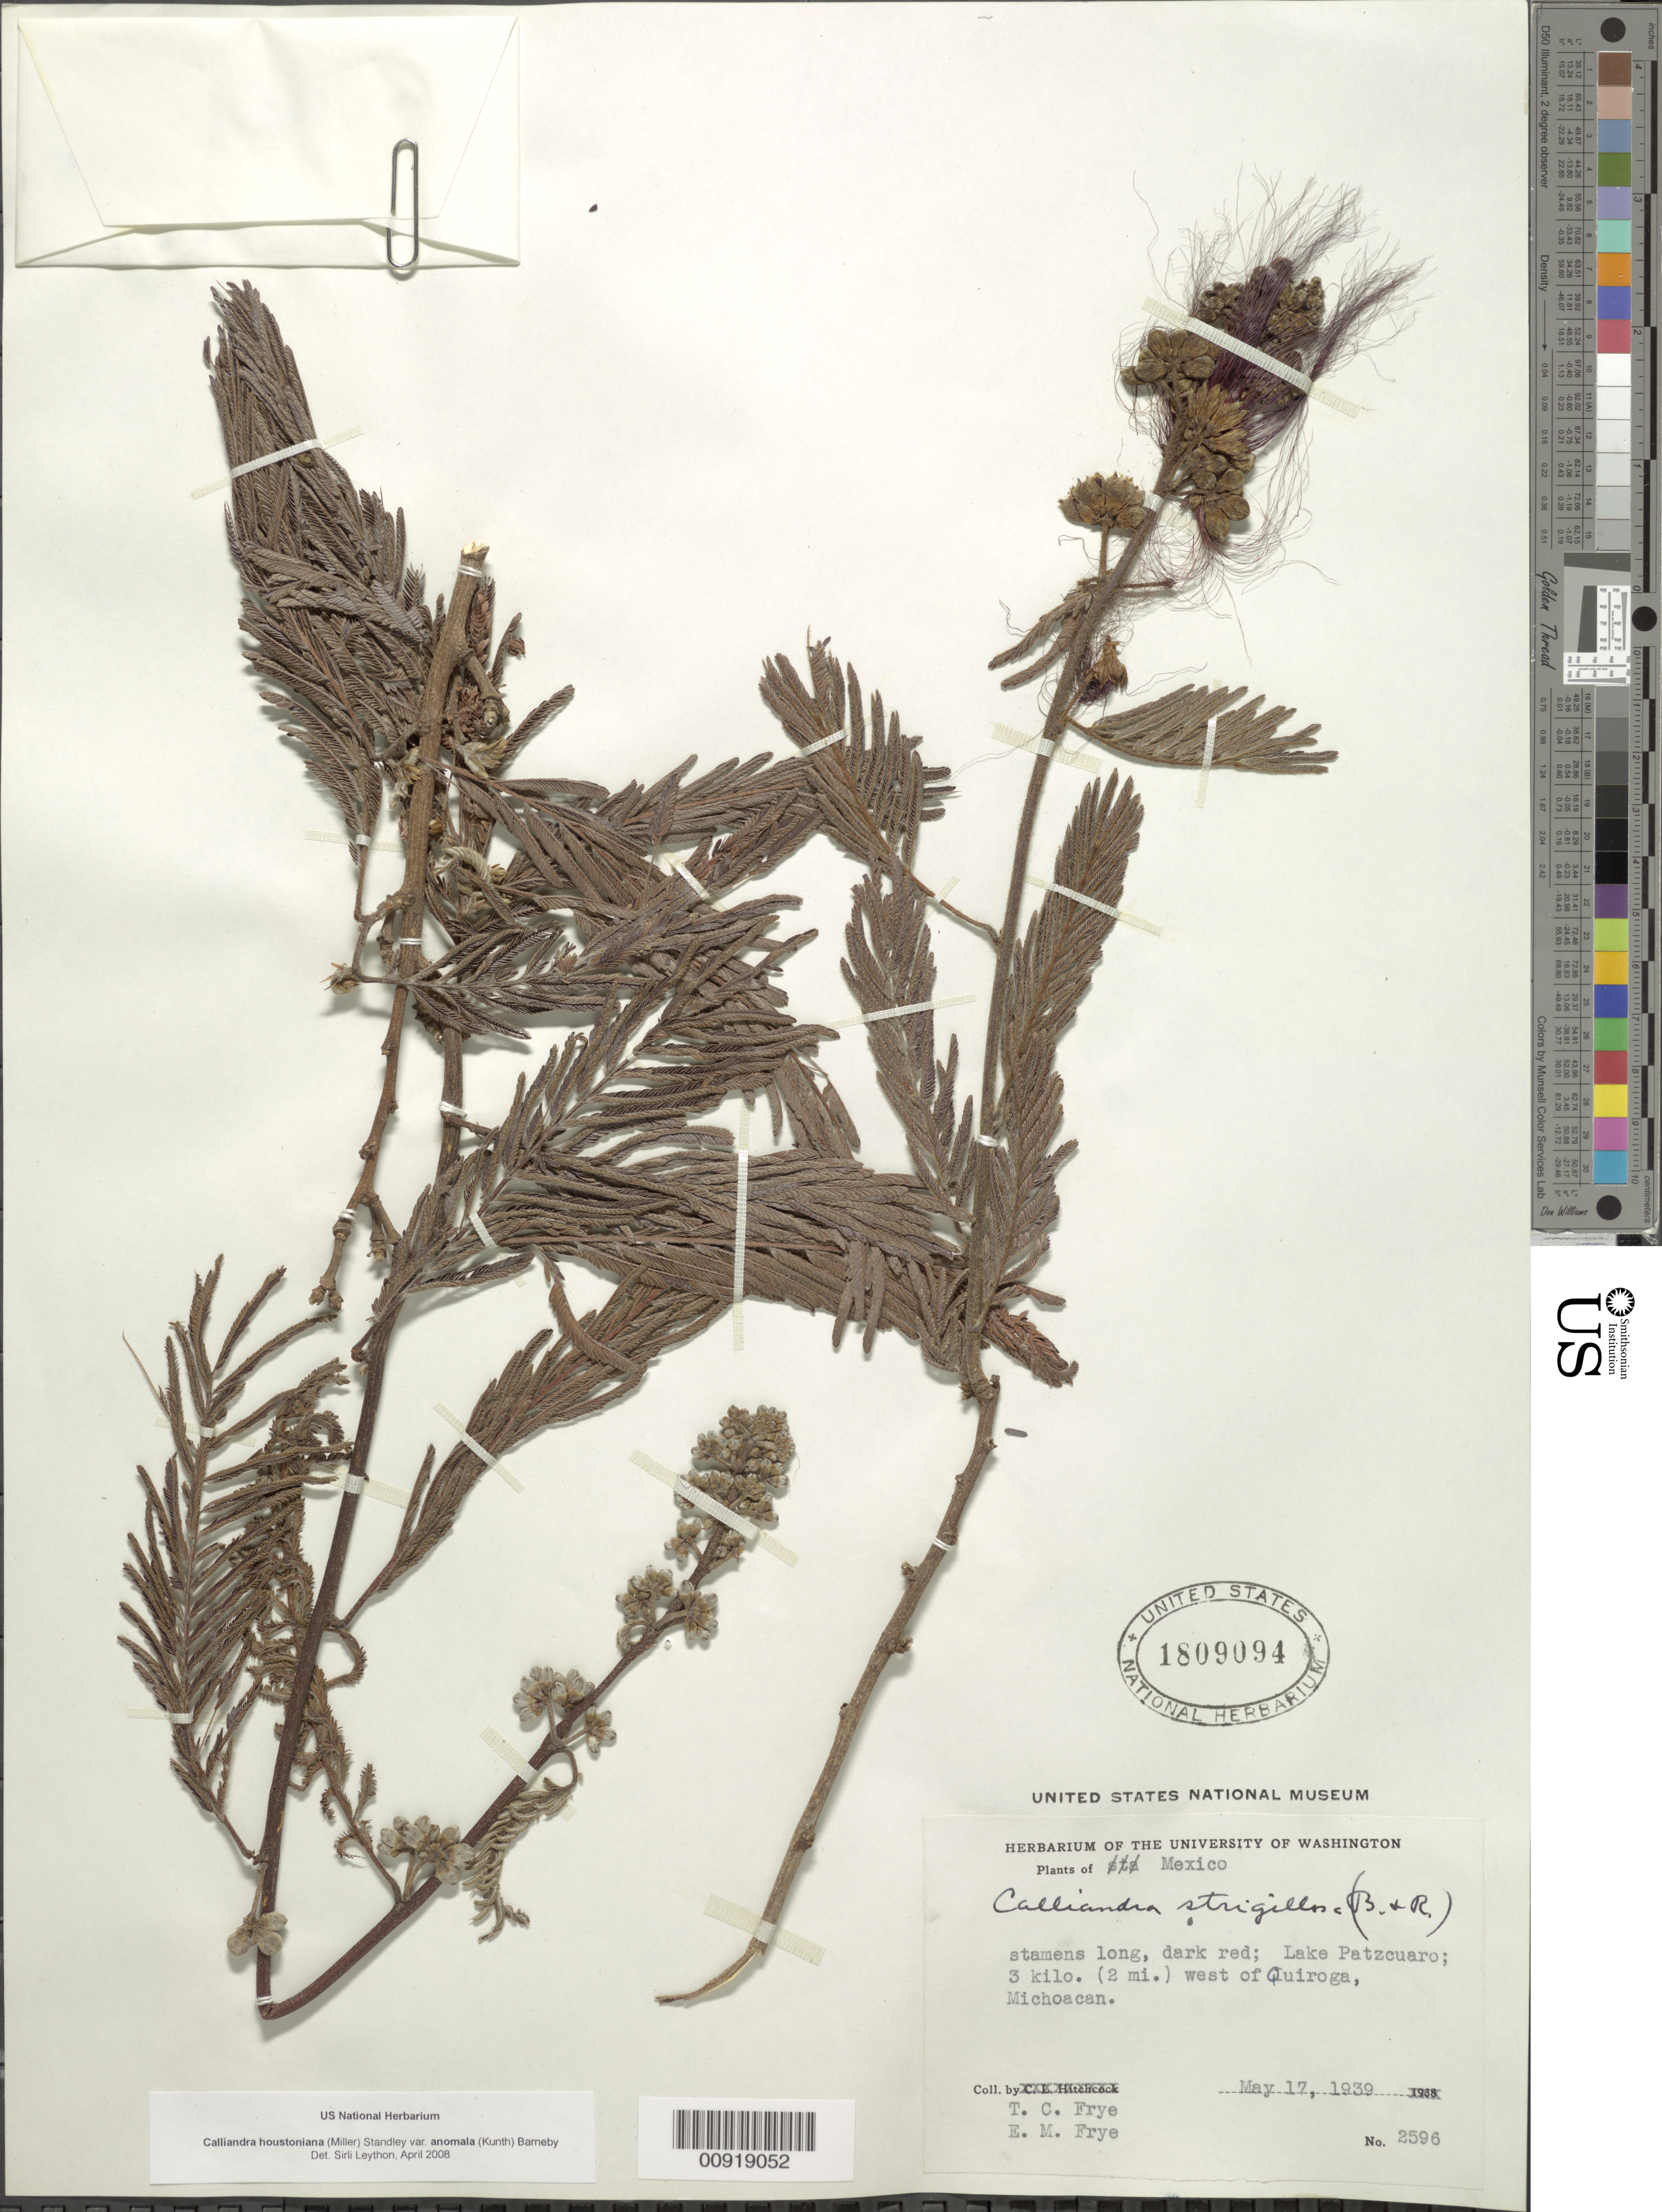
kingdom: Plantae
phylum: Tracheophyta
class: Magnoliopsida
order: Fabales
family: Fabaceae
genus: Calliandra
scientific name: Calliandra houstoniana var. anomala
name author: (Kunth) Barneby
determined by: Leython, S.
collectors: T. C. Frye & E. Frye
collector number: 2596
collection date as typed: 17 May 1939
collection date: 1939-05-17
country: Mexico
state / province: Michoacán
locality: Lake Patzcuaro; 3 km. (2 mi.) west of Quiroga, Michoacán.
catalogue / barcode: US 1809094